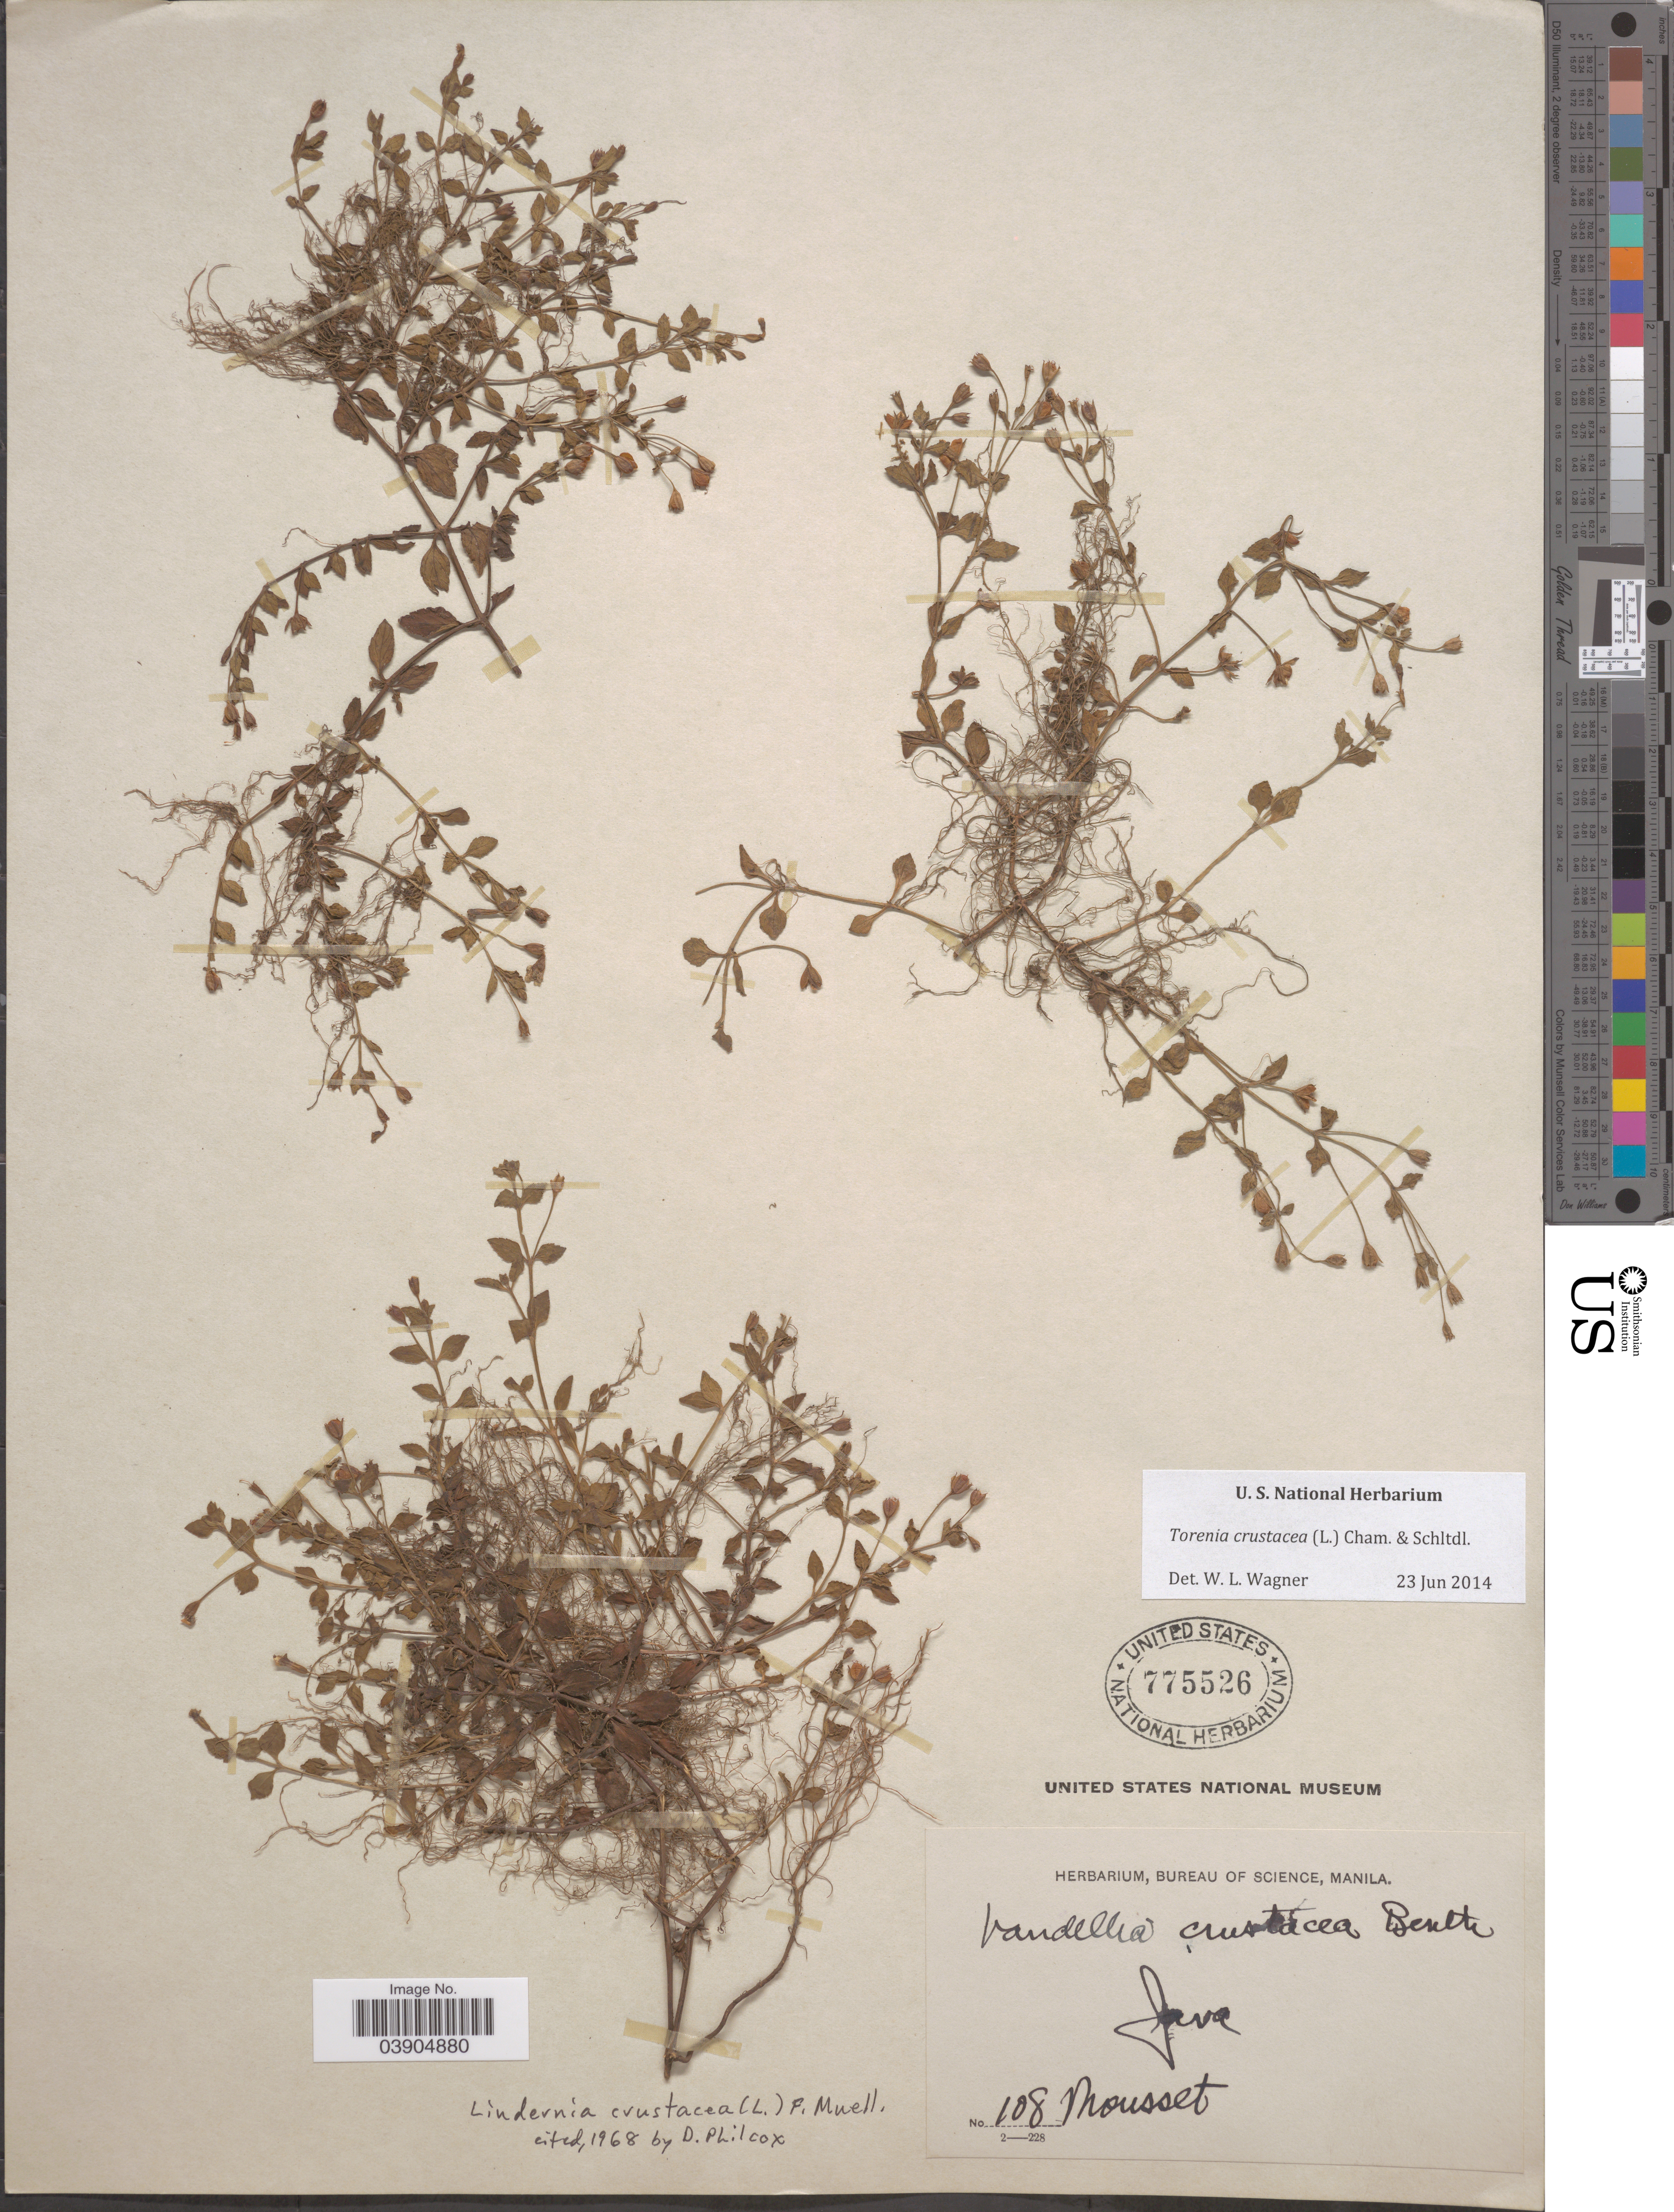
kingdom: Plantae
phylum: Tracheophyta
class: Magnoliopsida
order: Lamiales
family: Linderniaceae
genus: Lindernia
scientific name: Lindernia crustacea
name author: (L.) F. Muell.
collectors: Mousset, --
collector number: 108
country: Indonesia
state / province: Java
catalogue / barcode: US 775526